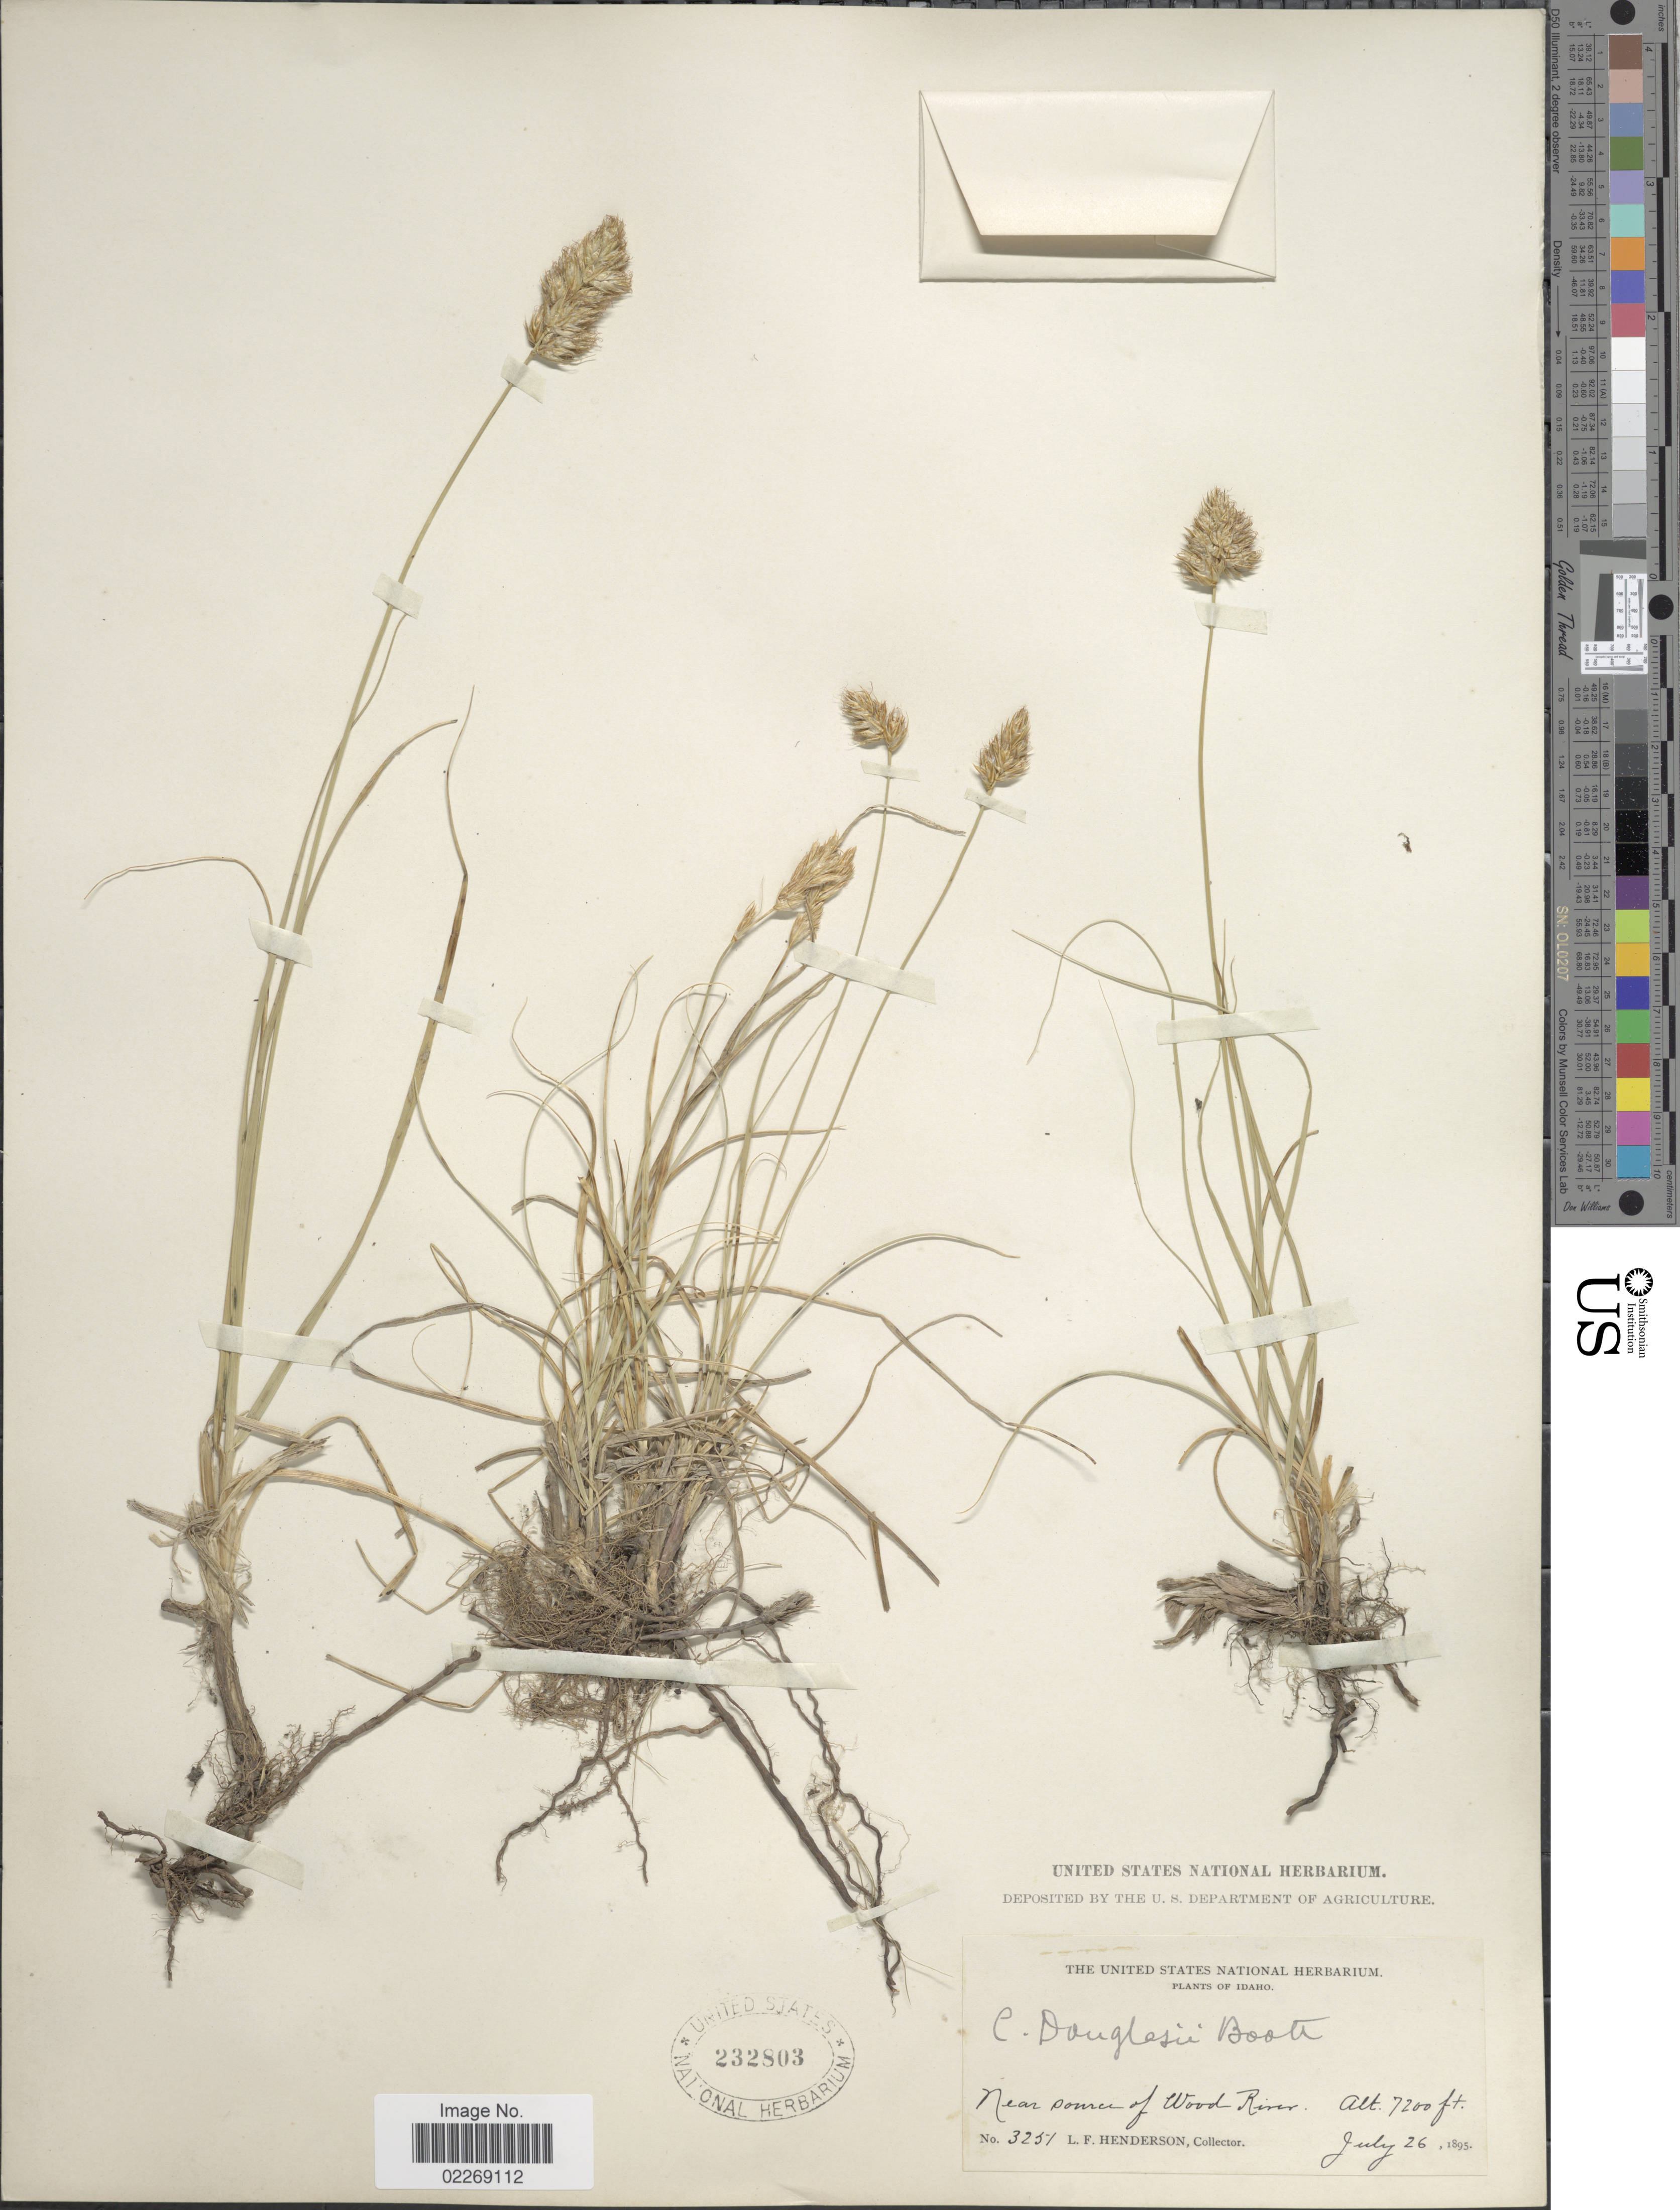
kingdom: Plantae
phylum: Tracheophyta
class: Liliopsida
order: Poales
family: Cyperaceae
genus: Carex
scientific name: Carex douglasii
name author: Boott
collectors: L. Henderson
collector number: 3251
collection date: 1895-07-26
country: United States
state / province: Idaho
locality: Near source of Wood River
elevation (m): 2195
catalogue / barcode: US 232803